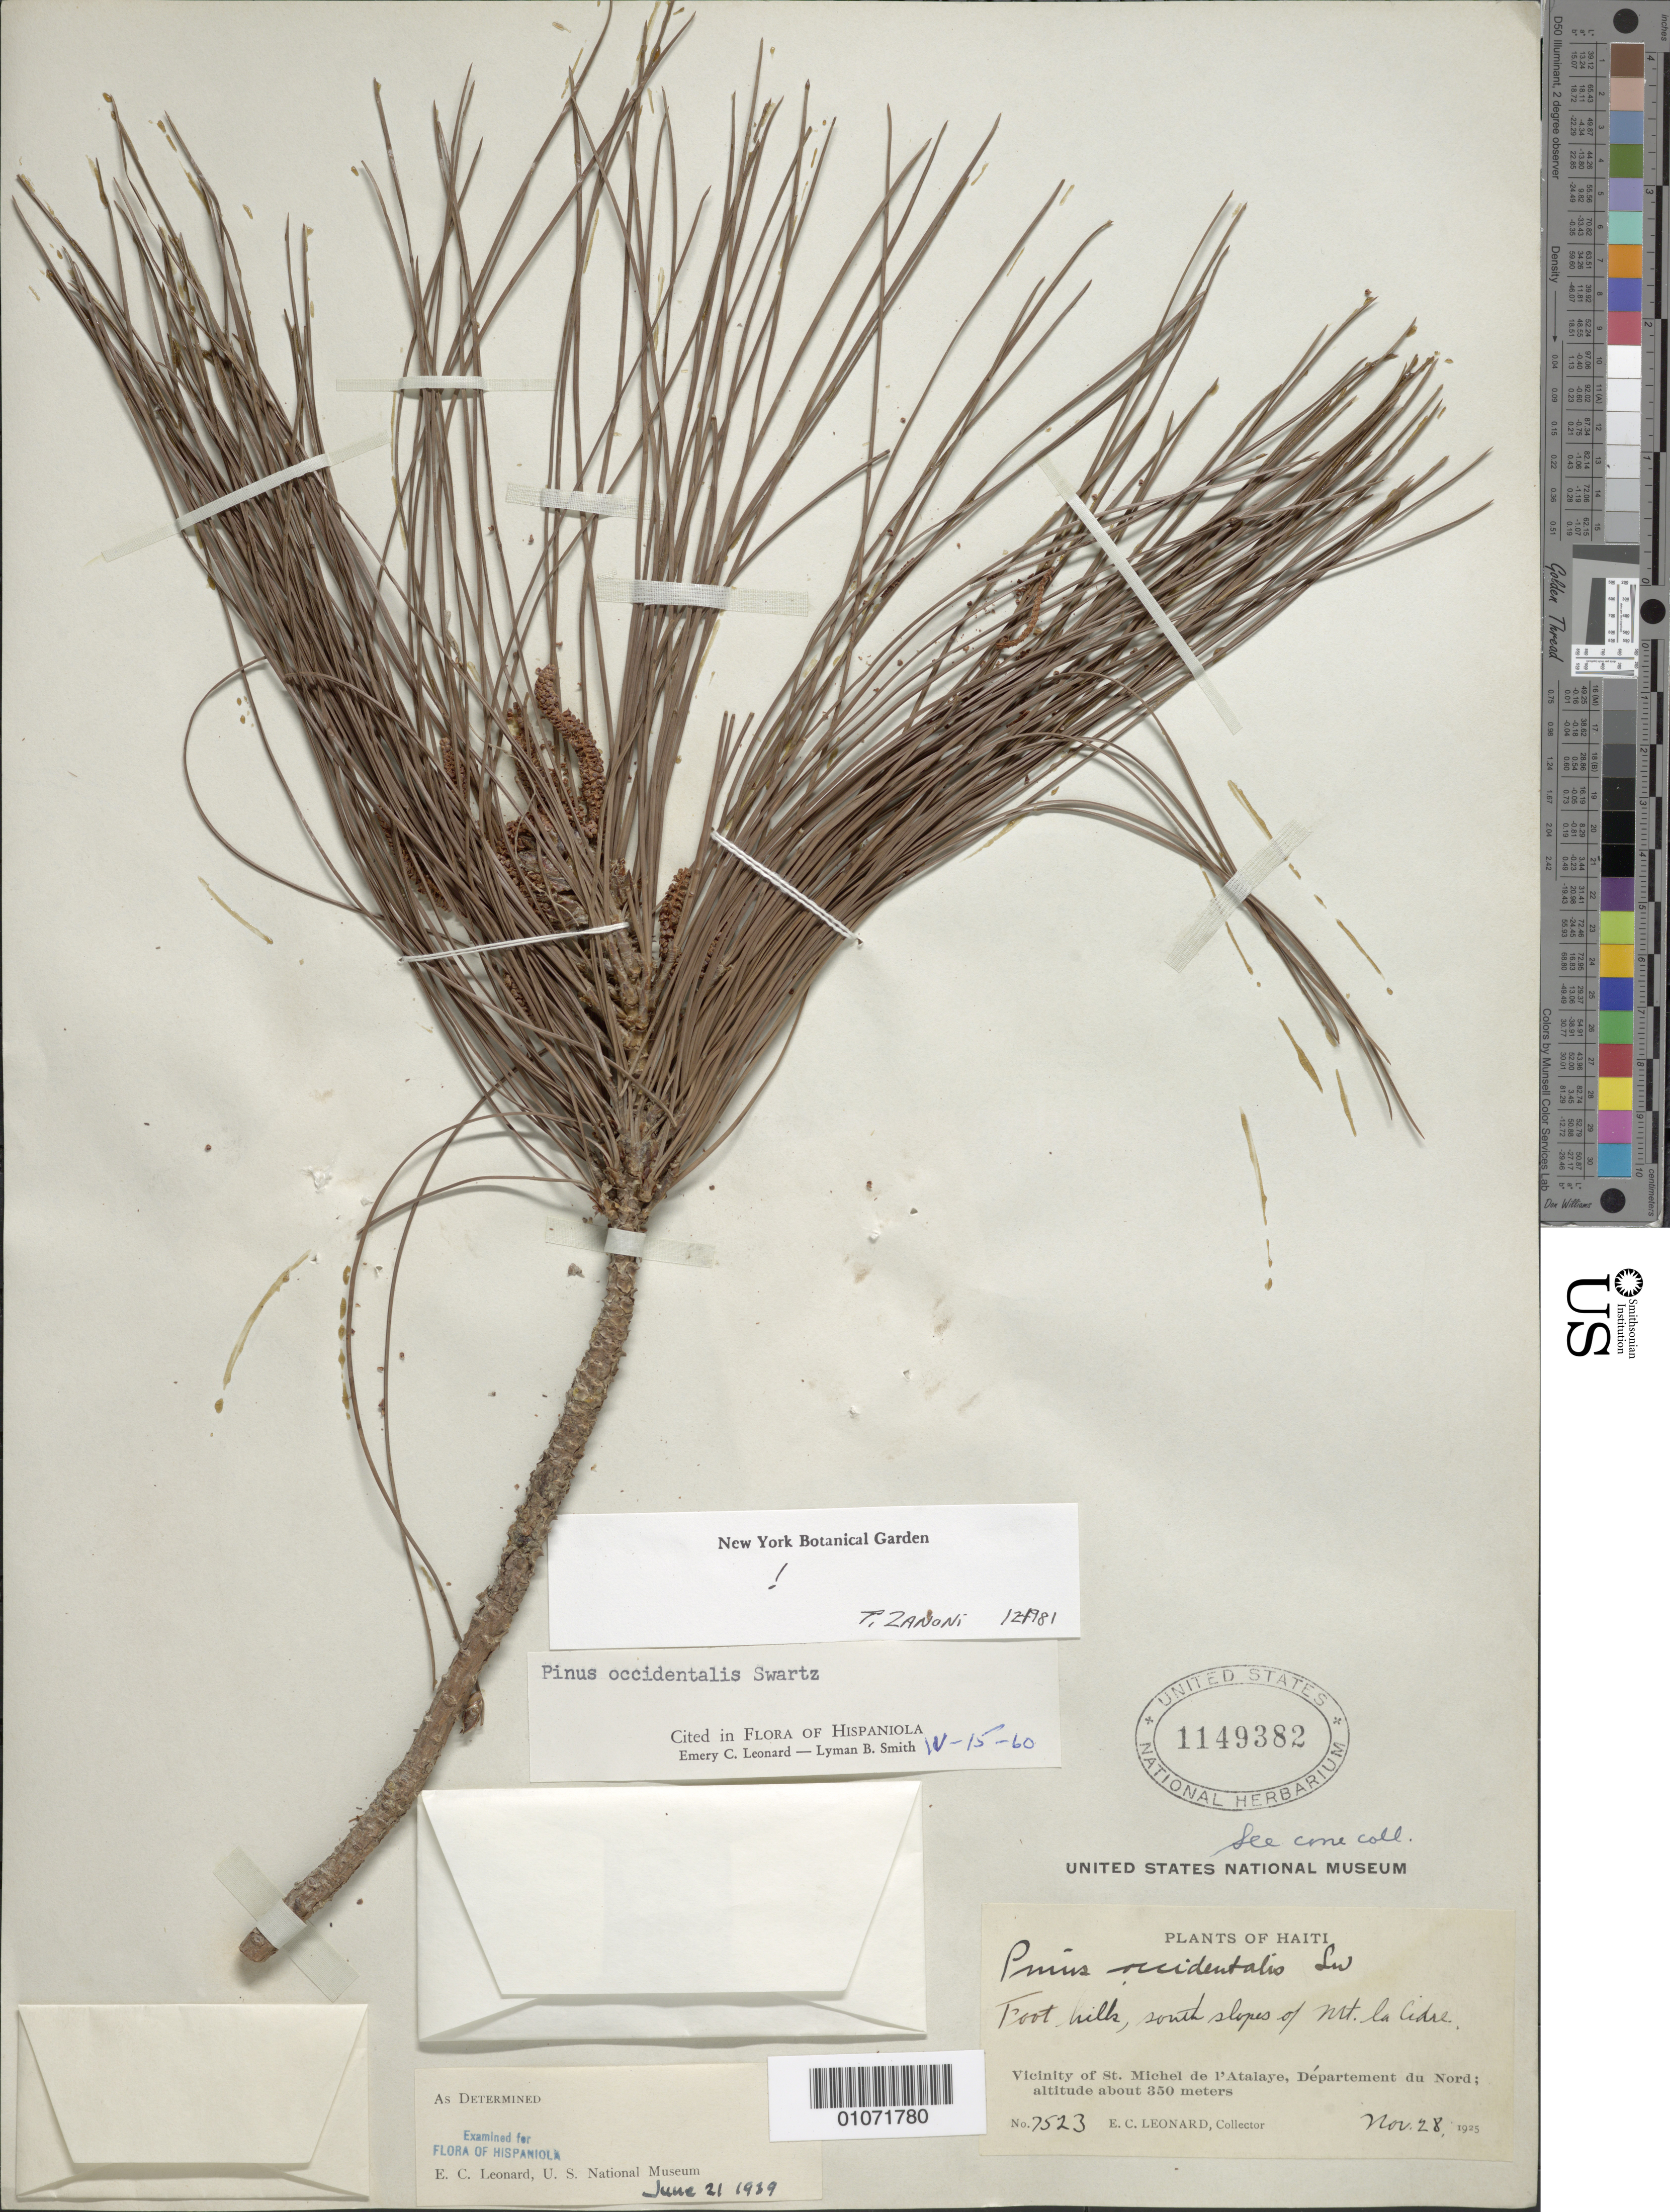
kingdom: Plantae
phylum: Tracheophyta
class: Pinopsida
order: Pinales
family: Pinaceae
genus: Pinus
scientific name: Pinus occidentalis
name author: Sw.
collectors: E. C. Leonard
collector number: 7523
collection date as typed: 28 Nov 1925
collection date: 1925-11-28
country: Haiti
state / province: Nord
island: Hispaniola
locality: Fort Wills. South slopes of Mt. La Cadre. Vicinity of St. Michael de l'Atalaye. Departamento de Nord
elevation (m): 350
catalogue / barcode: US 1149382